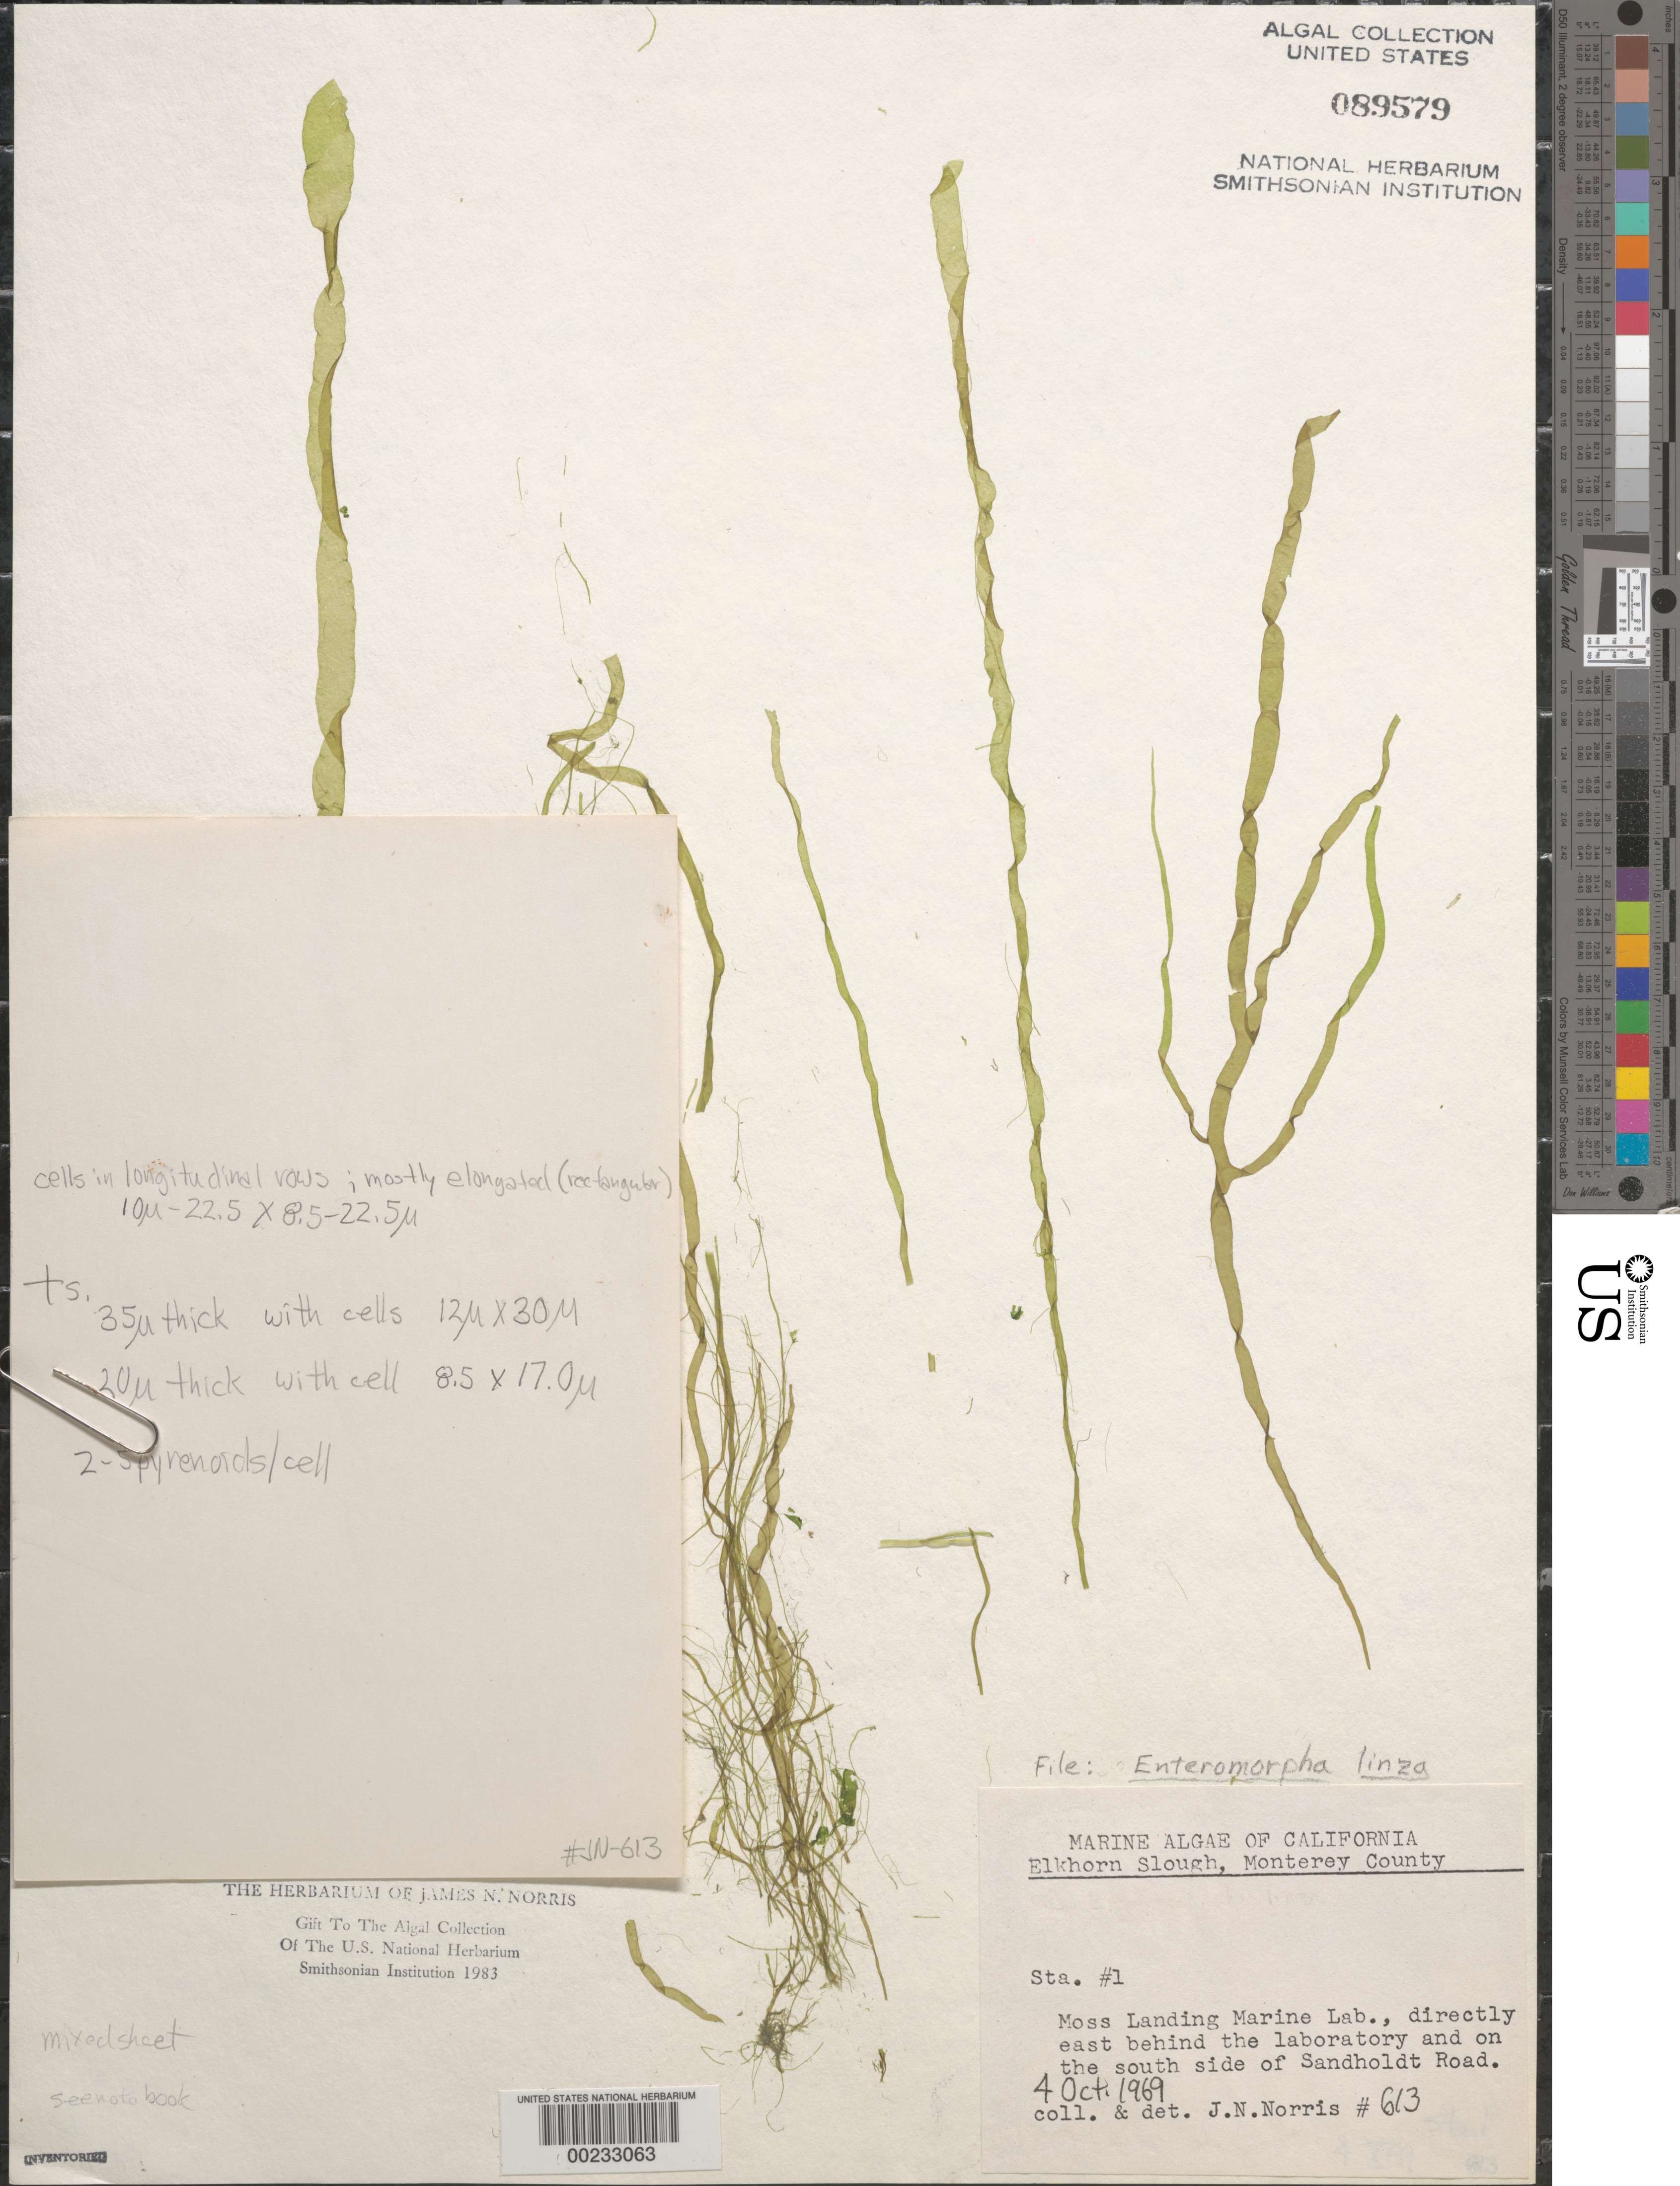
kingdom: Plantae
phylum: Chlorophyta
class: Ulvophyceae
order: Ulvales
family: Ulvaceae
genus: Ulva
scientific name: Ulva clathrata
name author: (Roth) C. Agardh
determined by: Algae name updating Project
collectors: J. N. Norris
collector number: JN-613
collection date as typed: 04 Oct 1969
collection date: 1969-10-04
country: United States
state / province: California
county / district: Monterey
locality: Elkhorn Slough, Moss Landing Marine Laboratory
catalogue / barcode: US 89579